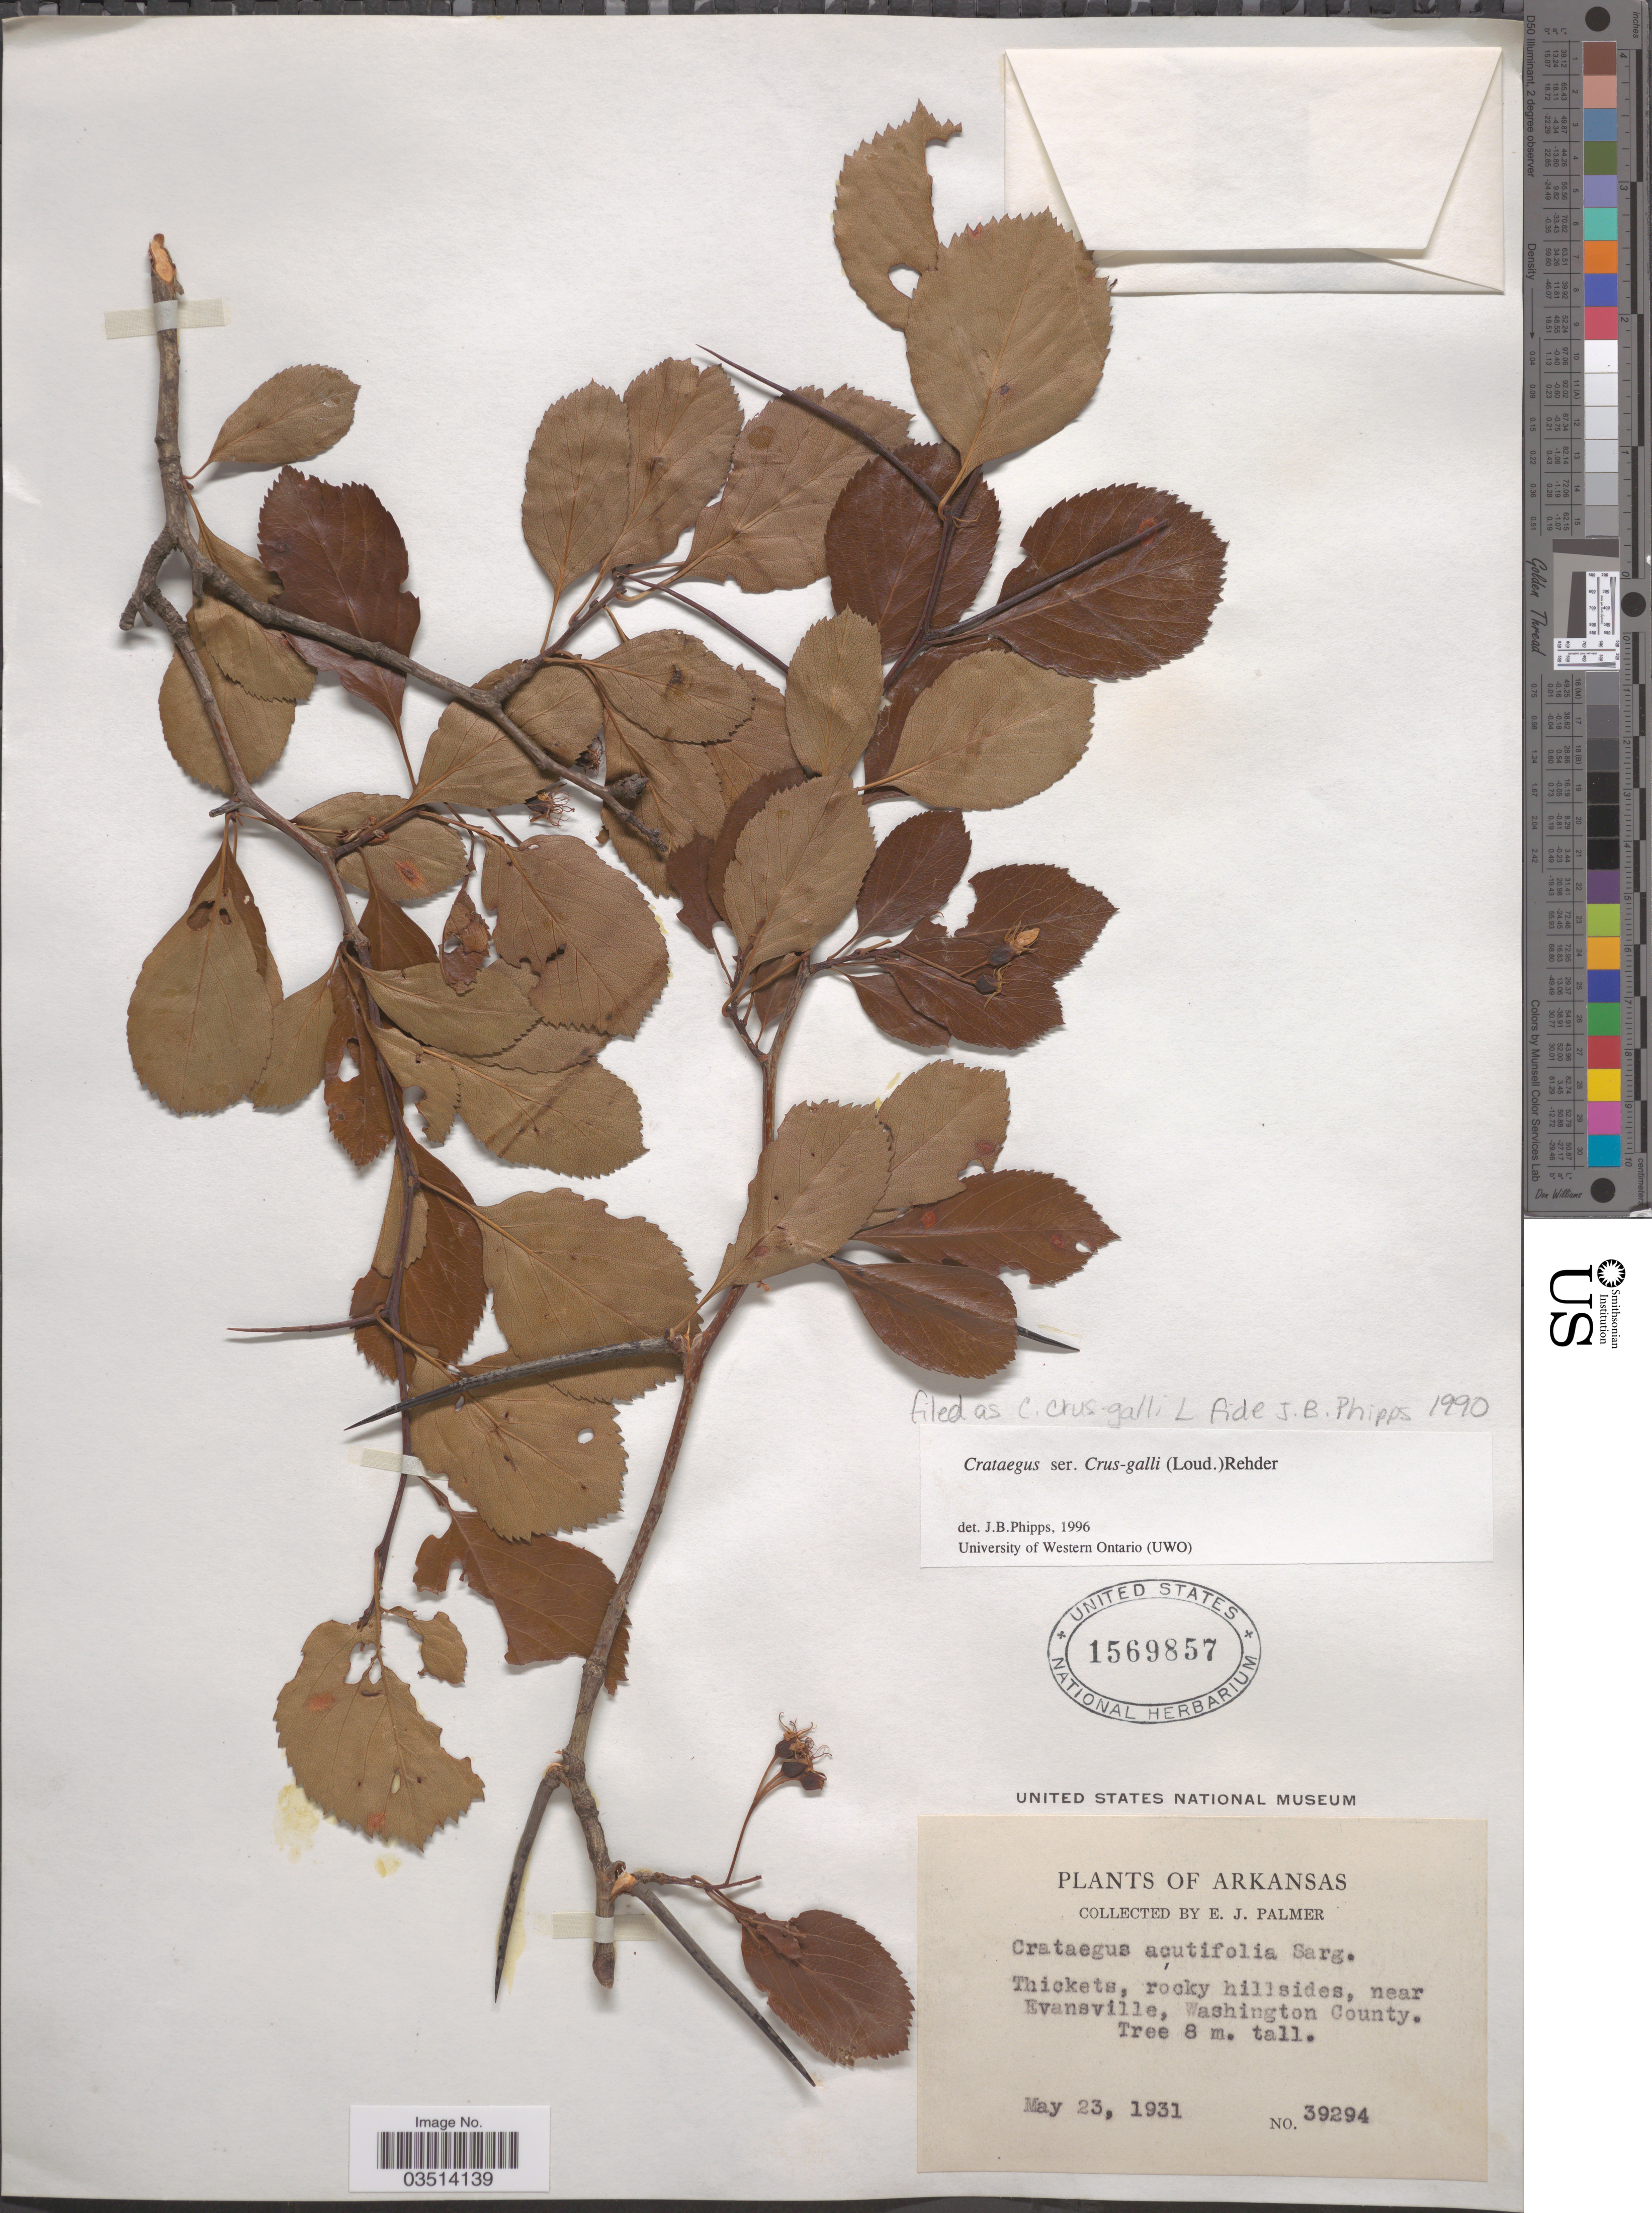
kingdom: Plantae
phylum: Tracheophyta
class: Magnoliopsida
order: Rosales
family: Rosaceae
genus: Crataegus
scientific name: Crataegus crus-galli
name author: L.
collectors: E. J. Palmer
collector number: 39294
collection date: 1931-05-23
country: United States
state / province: Arkansas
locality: Thickets, rocky hillsides, near Evansville, Washington County.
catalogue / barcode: US 1569857